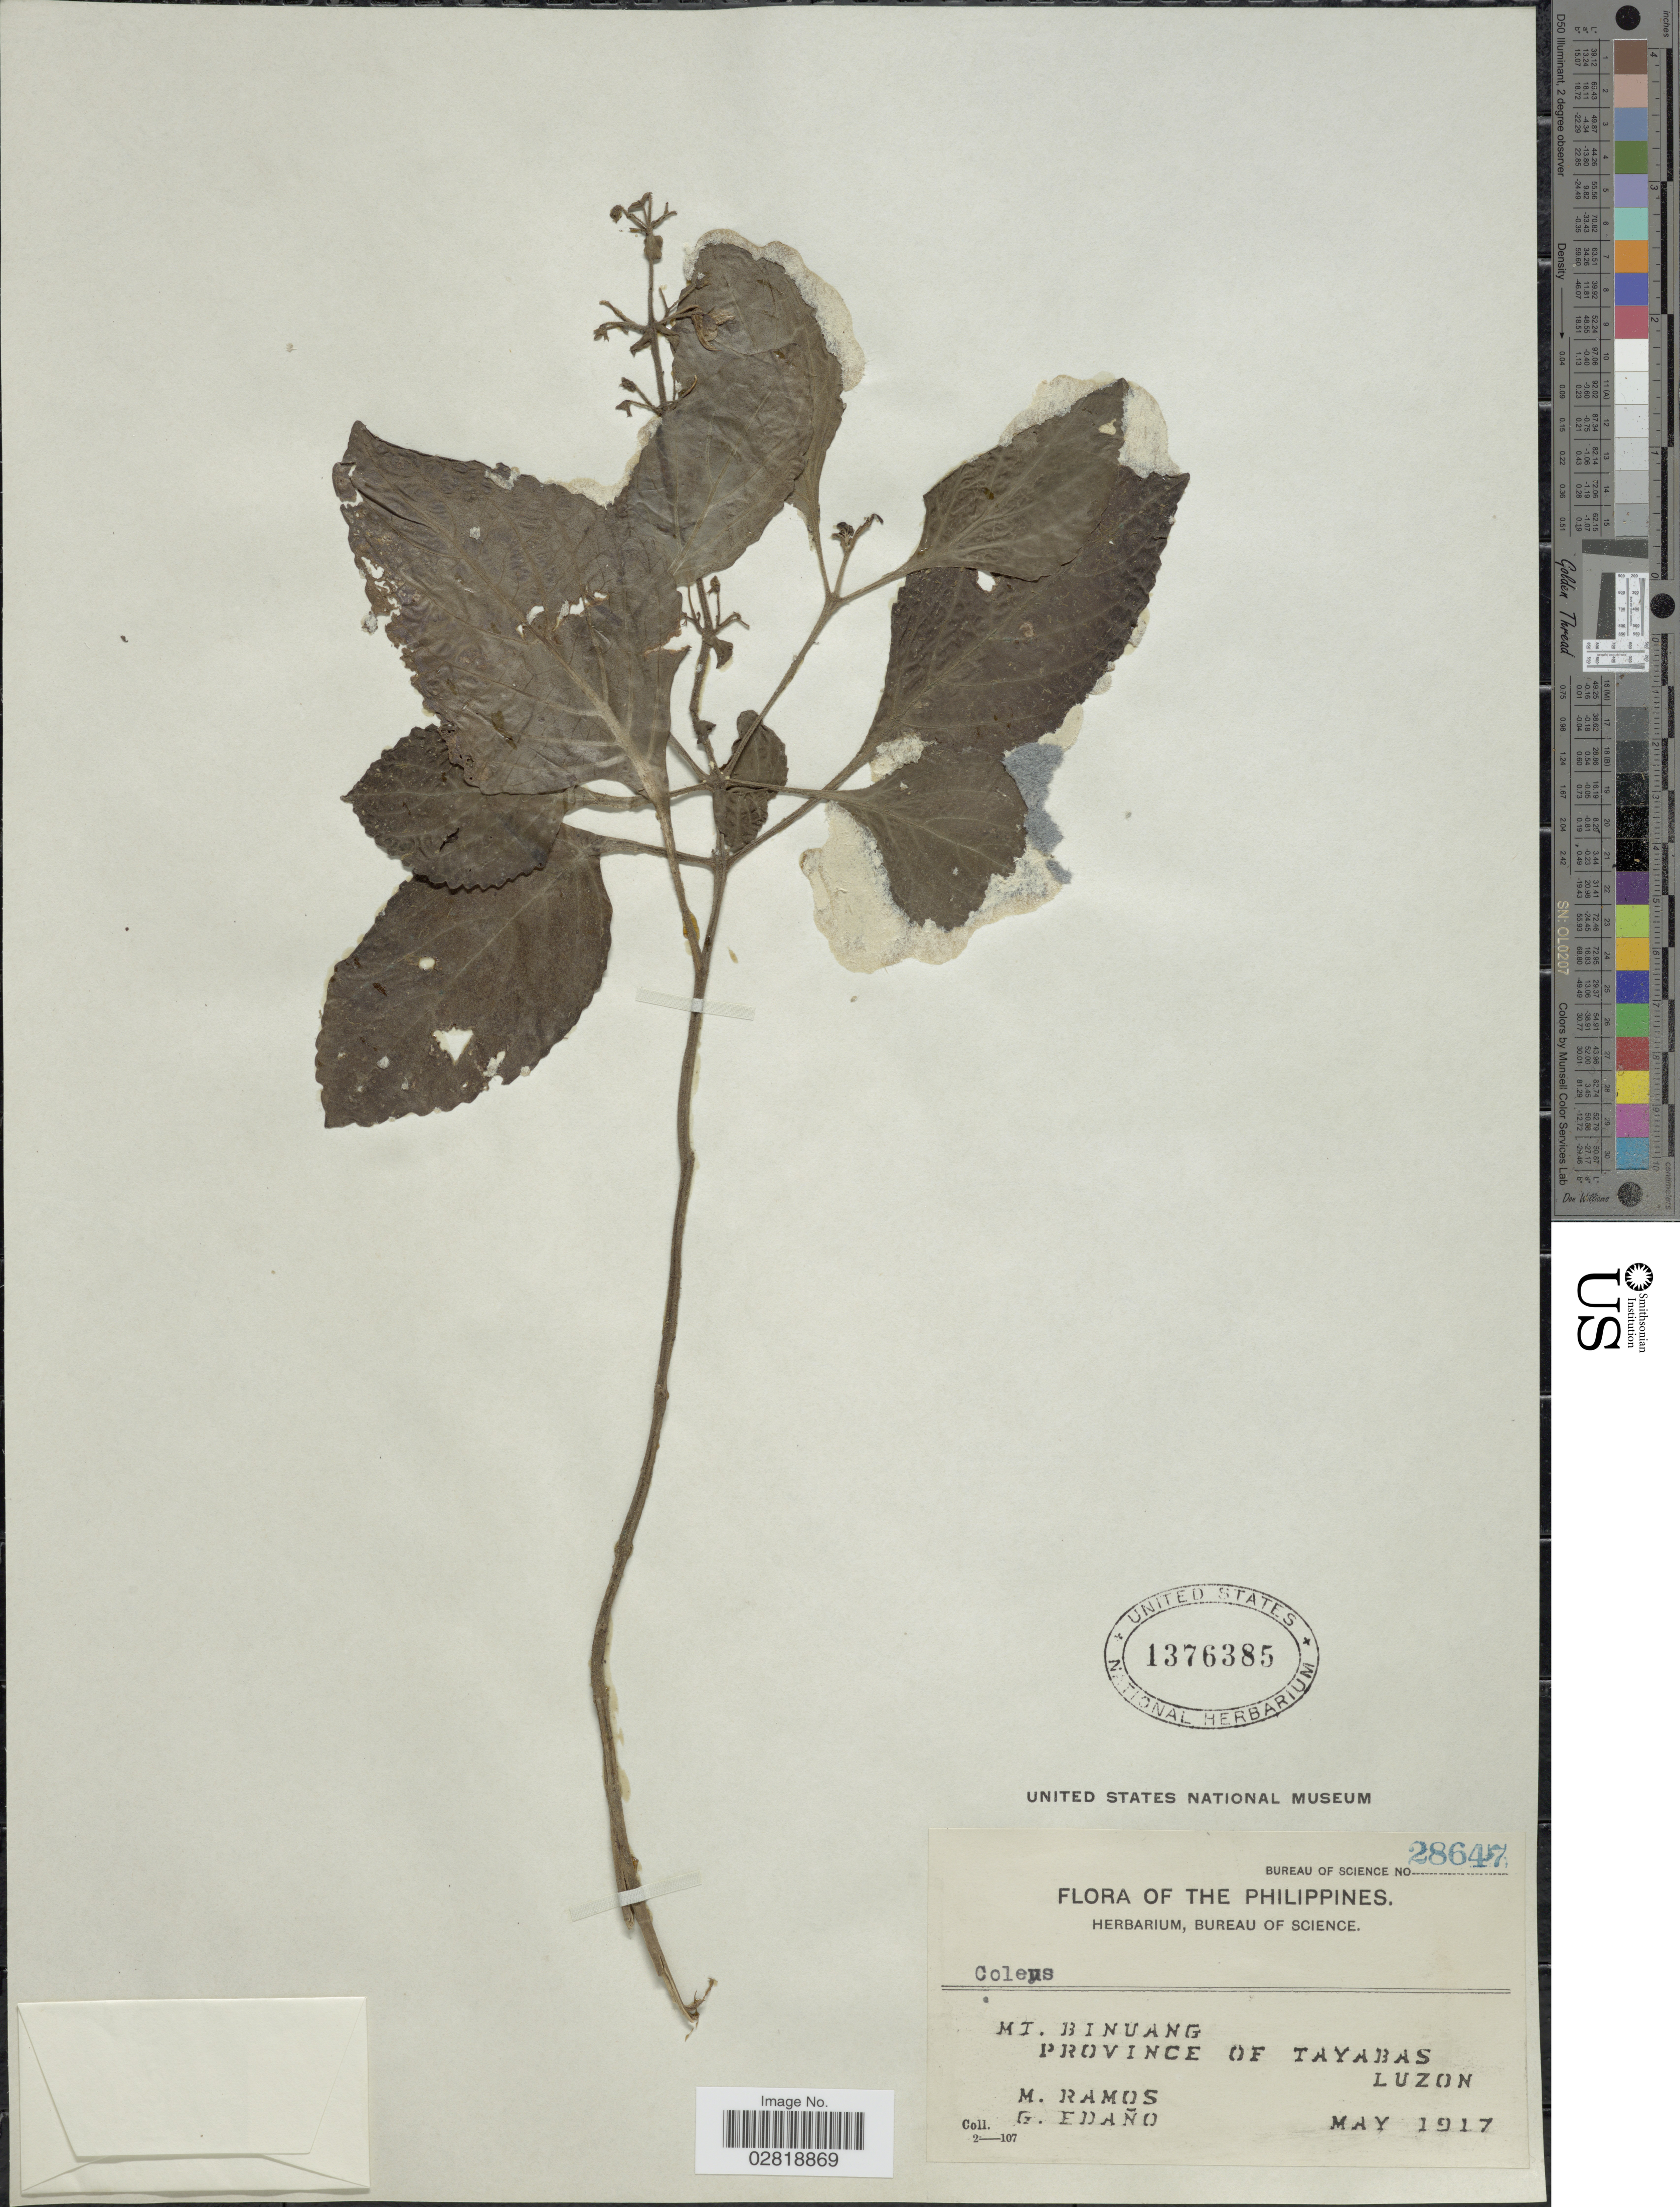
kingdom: Plantae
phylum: Tracheophyta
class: Magnoliopsida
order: Lamiales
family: Lamiaceae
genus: Plectranthus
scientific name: Plectranthus sp.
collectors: M. Ramos & G. Edaño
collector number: Bureau of Science 28647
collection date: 1917-05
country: Philippines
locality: Mt. Binuang. Province of Tayabas. Luzon.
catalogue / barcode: US 1376385